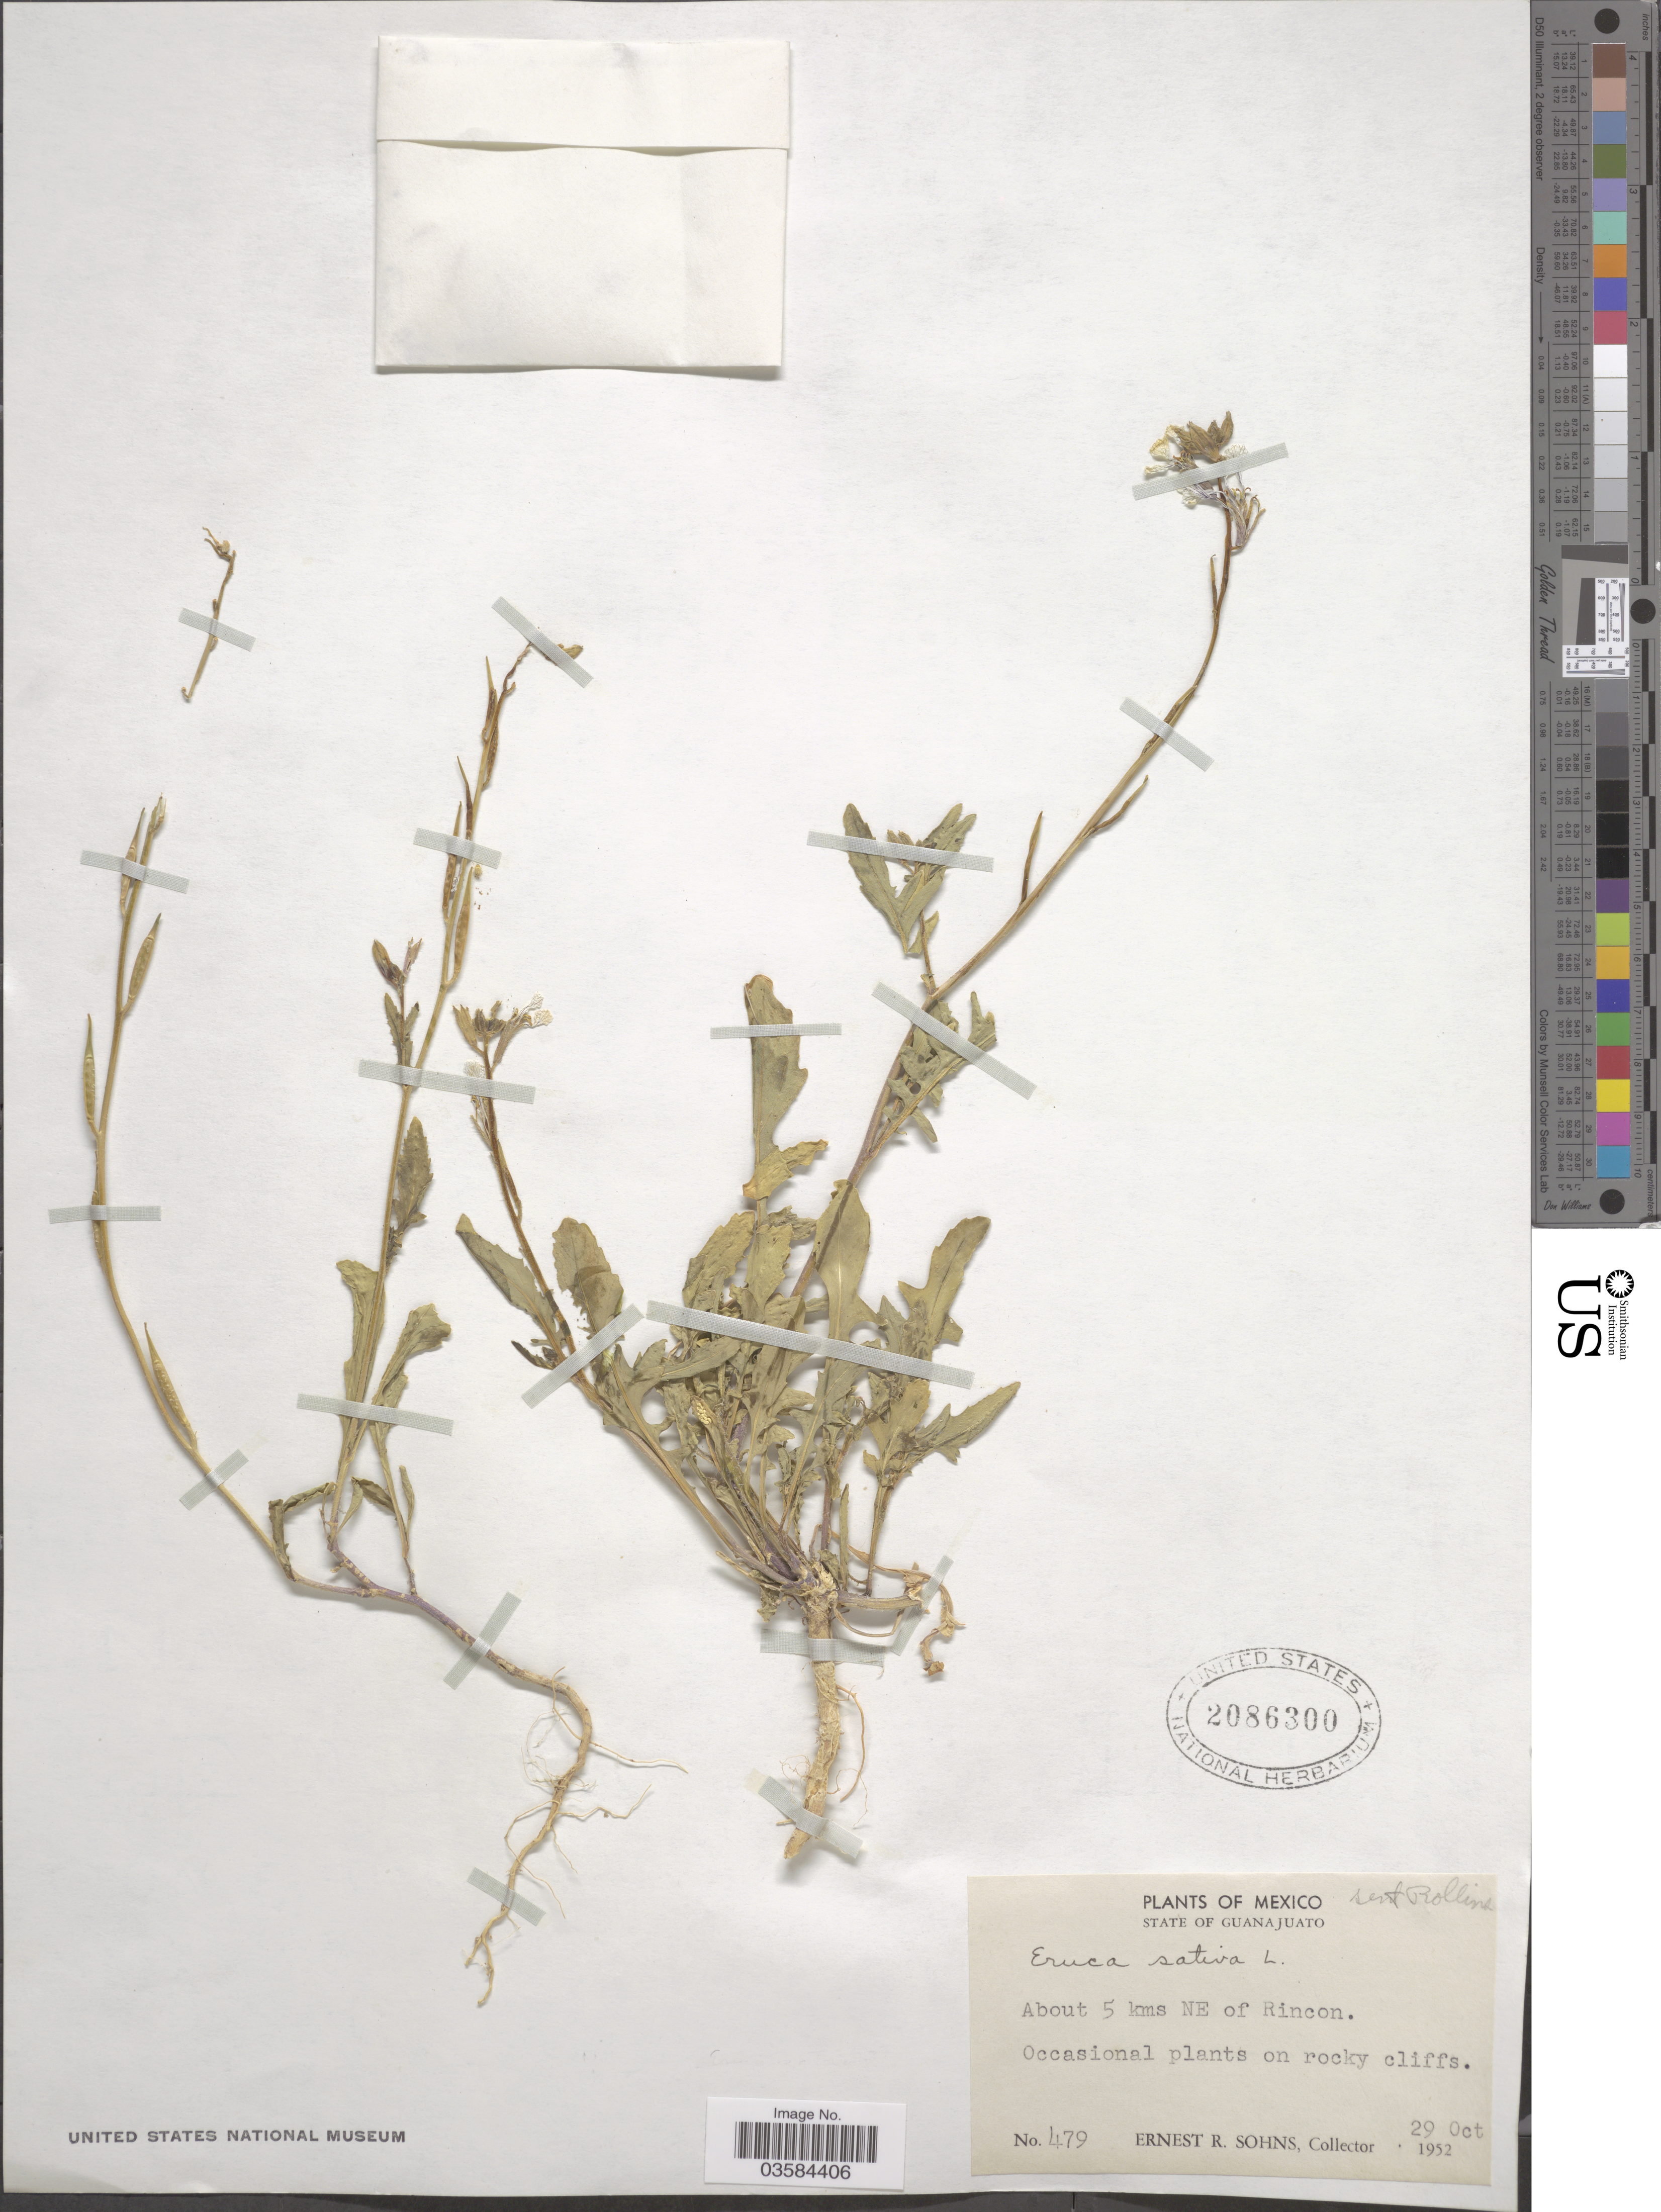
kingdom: Plantae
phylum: Tracheophyta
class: Magnoliopsida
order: Brassicales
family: Brassicaceae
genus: Eruca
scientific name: Eruca vesicaria subsp. sativa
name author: (Mill.) Thell.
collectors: E. R. Sohns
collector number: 479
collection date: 1952-10-29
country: Mexico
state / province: Guanajuato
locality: About 5 kms NE of Rincon. Occasional plants on rocky cliffs.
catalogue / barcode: US 2086300